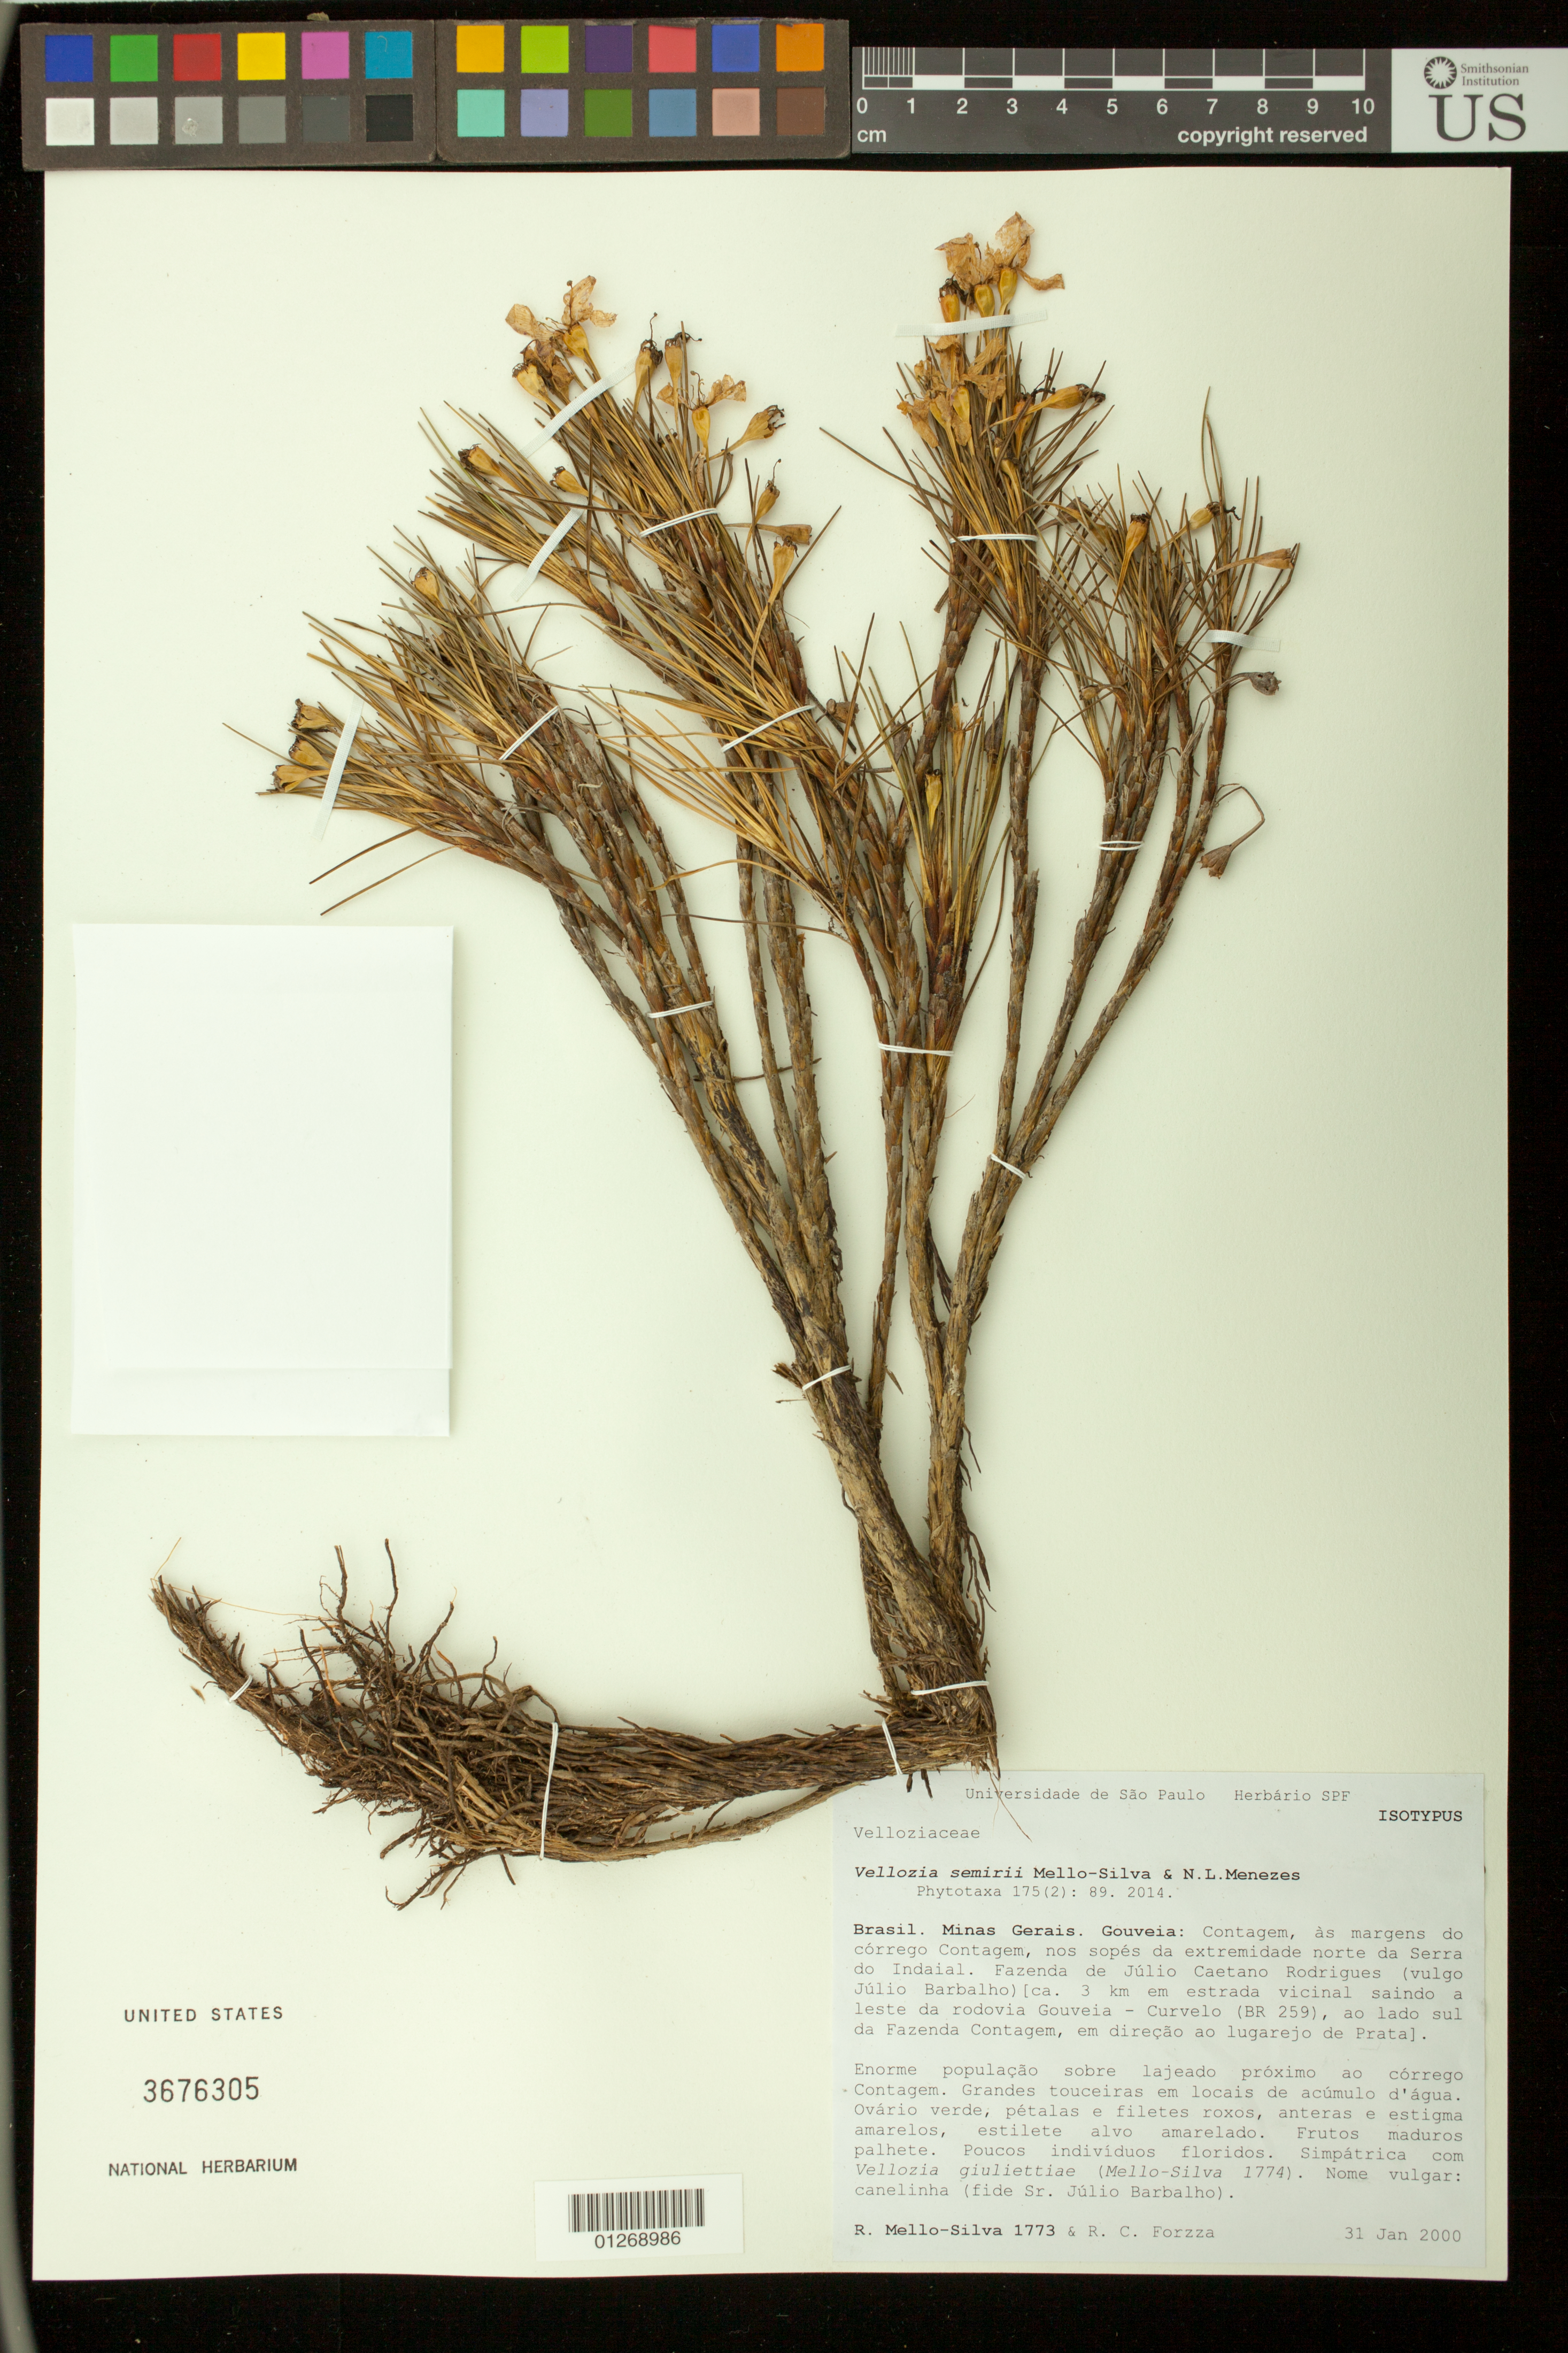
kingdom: Plantae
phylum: Tracheophyta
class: Liliopsida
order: Pandanales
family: Velloziaceae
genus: Vellozia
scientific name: Vellozia semirii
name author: Mello-Silva & N.L. Menezes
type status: Isotype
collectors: R. Mello-Silva & R. C. Forzza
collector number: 1773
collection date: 2000-01-31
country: Brazil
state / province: Minas Gerais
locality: Minas Gerais. Gouveia: Contagem, às margens do córrego Contagem, nos sopés de extremidade norte da Serra do Indaial. Fazenda Júlio Caetano Rodrigues (vulgo Júlio Barbalho)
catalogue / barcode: US 3676305